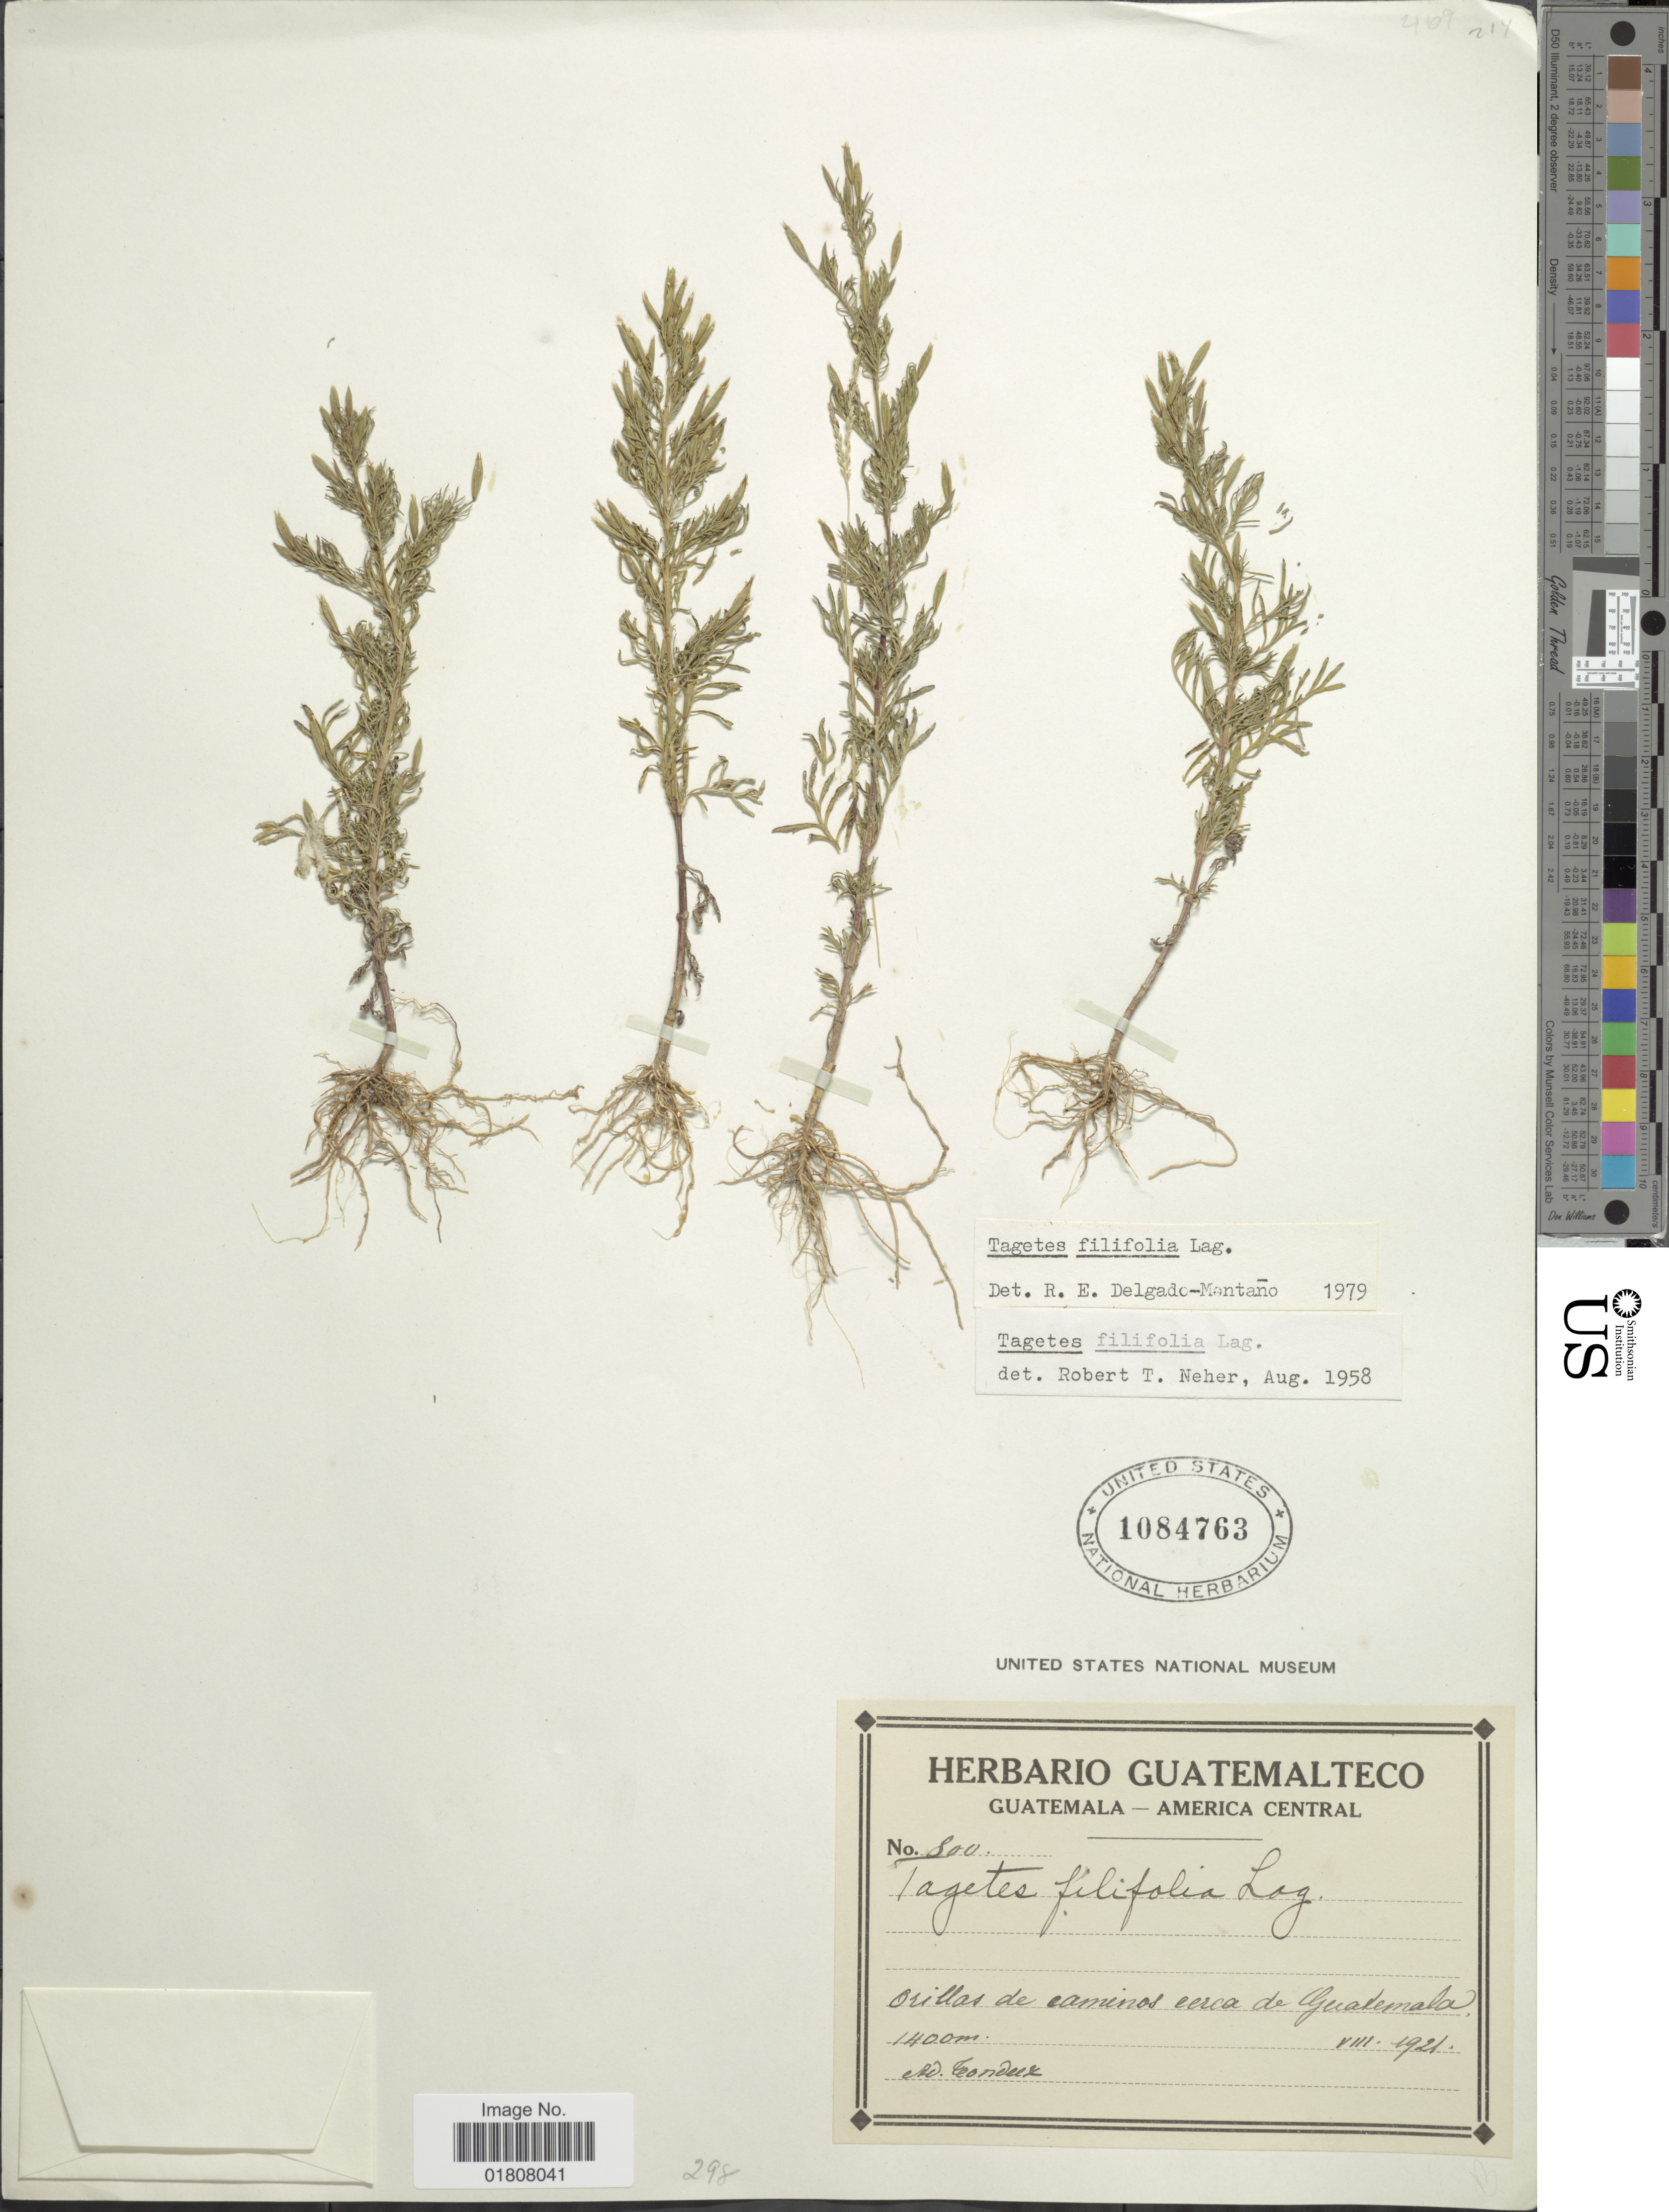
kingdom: Plantae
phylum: Tracheophyta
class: Magnoliopsida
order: Asterales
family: Asteraceae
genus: Tagetes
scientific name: Tagetes filifolia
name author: Lag.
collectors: A. Tonduz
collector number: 800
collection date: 1921-08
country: Guatemala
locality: Orillas de caminos cerca de Guatemala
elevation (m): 1400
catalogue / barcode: US 1084763